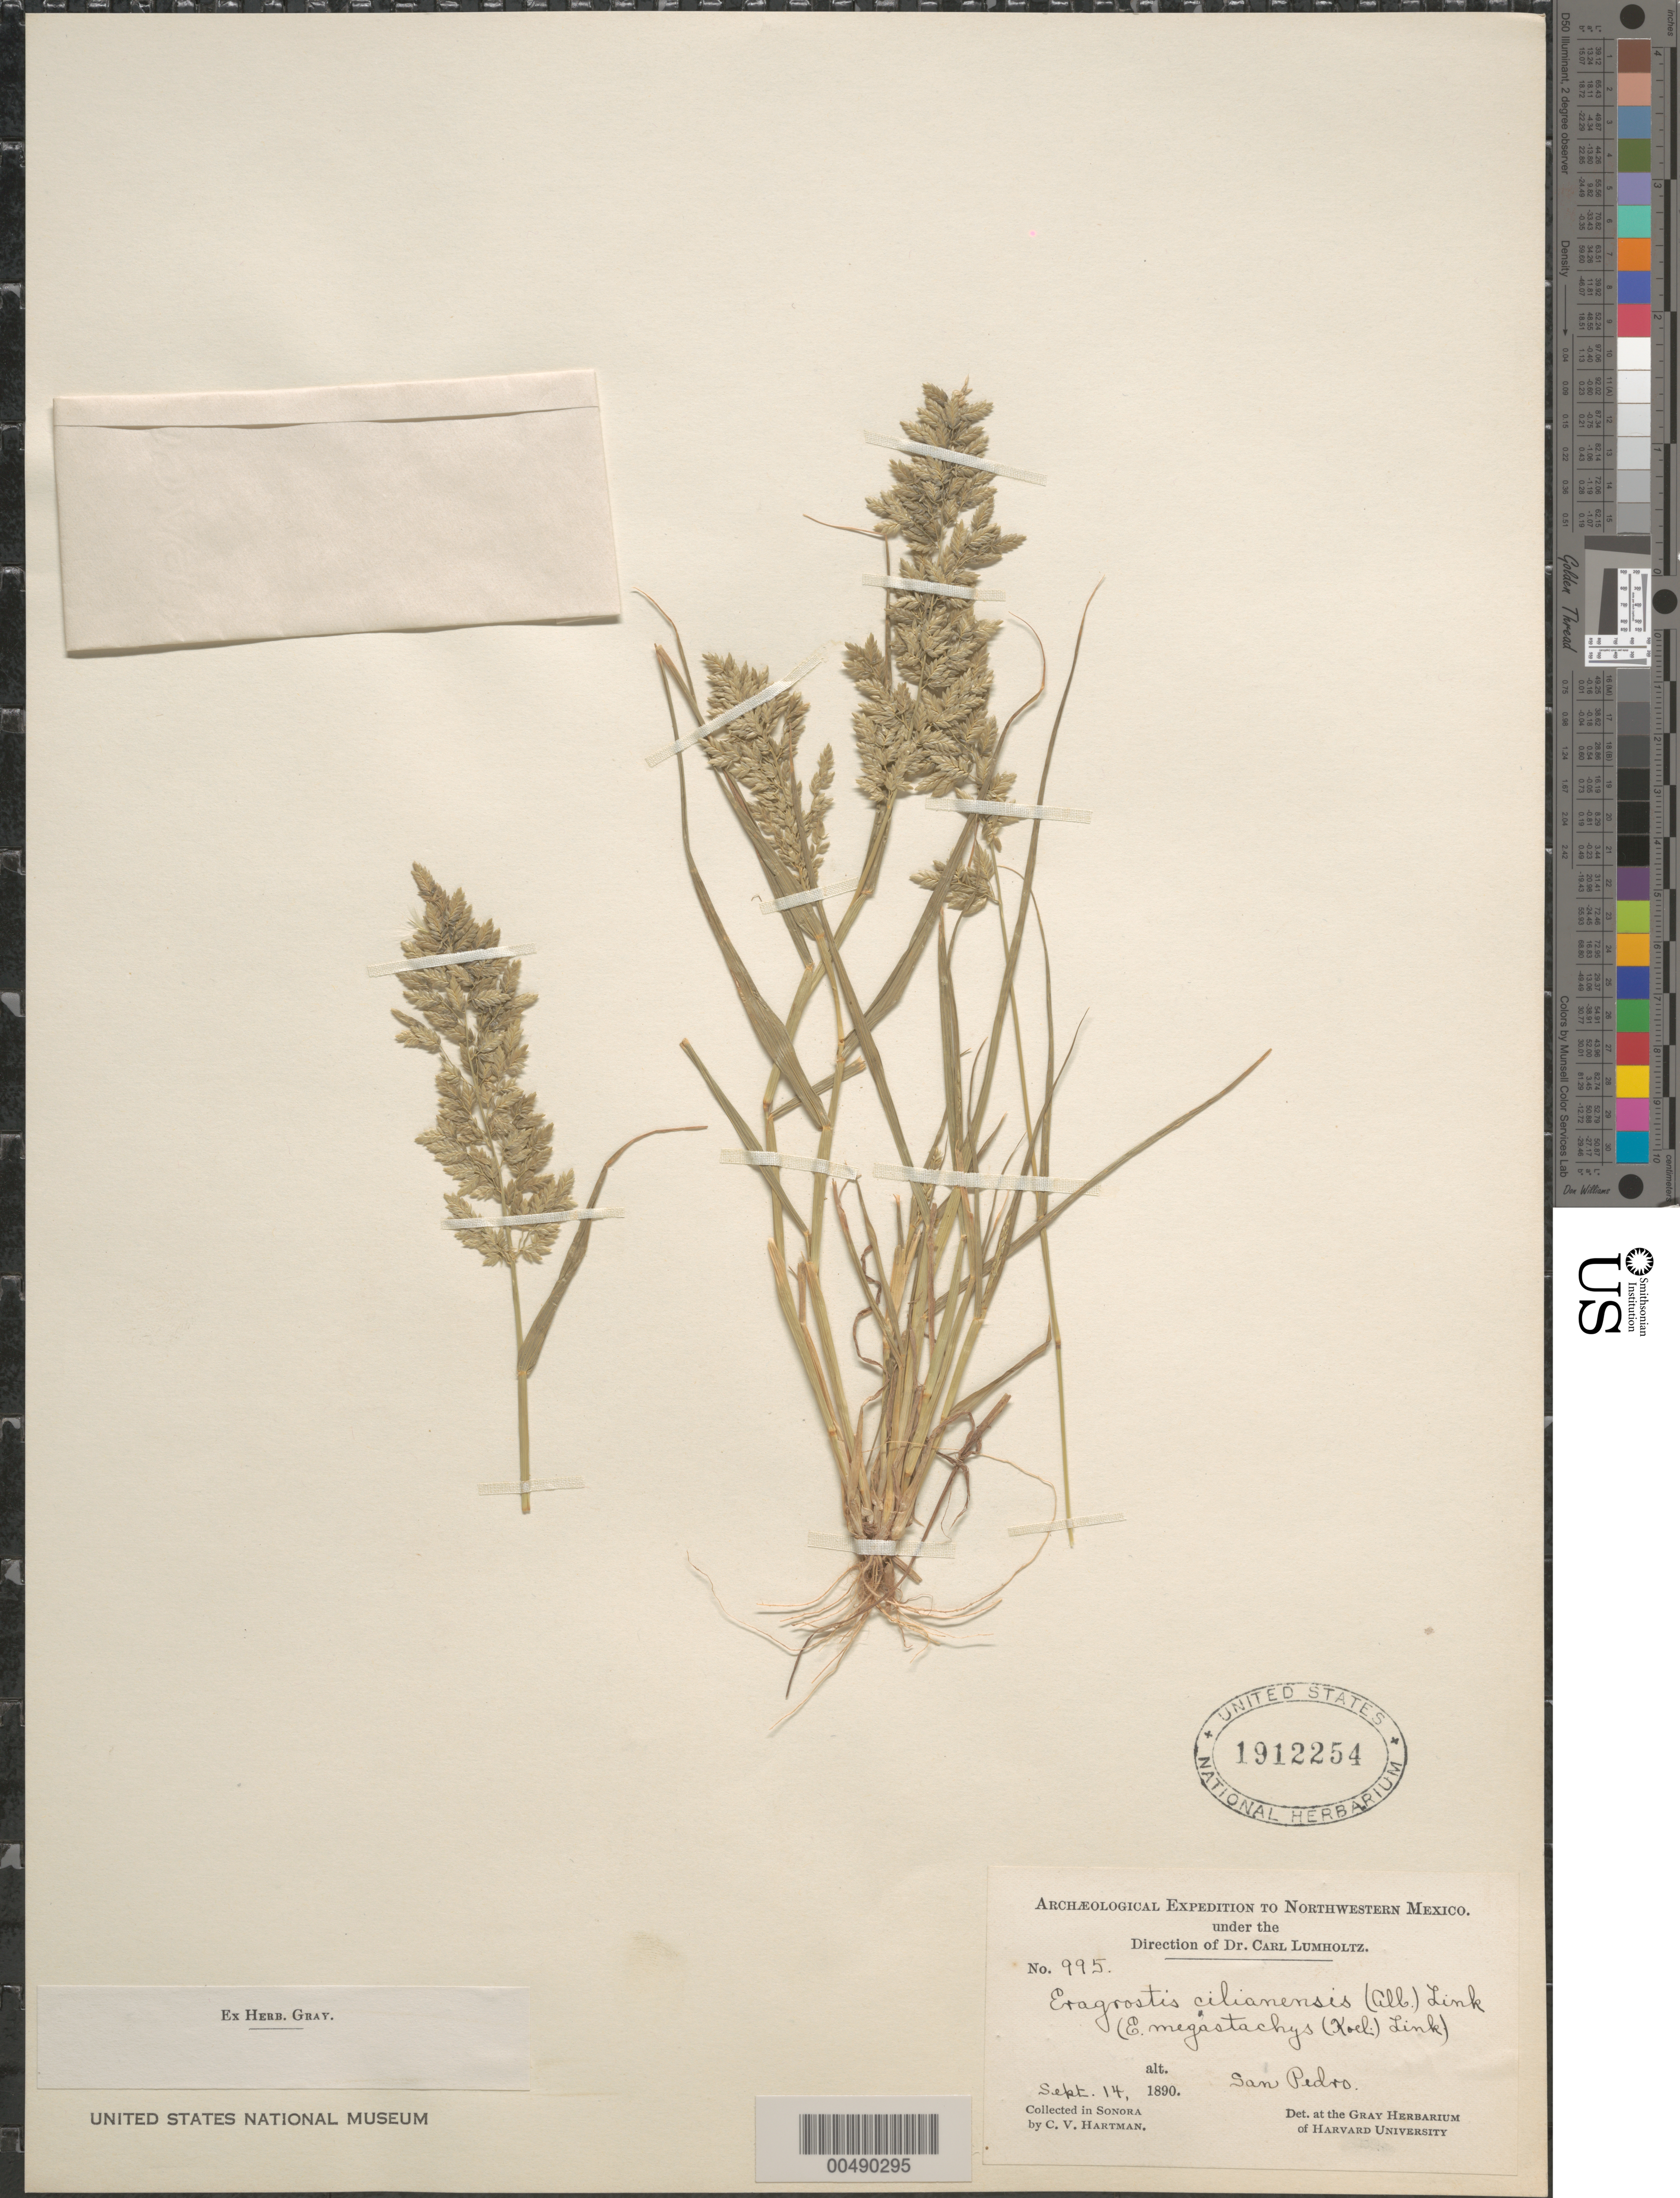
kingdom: Plantae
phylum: Tracheophyta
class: Liliopsida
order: Poales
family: Poaceae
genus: Eragrostis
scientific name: Eragrostis cilianensis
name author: (Bellardi) Vignolo ex Janch.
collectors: C. V. Hartman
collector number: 995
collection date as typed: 14 Sep 1890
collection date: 1890-09-14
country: Mexico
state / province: Sonora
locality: San Pedro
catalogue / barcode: US 1912254